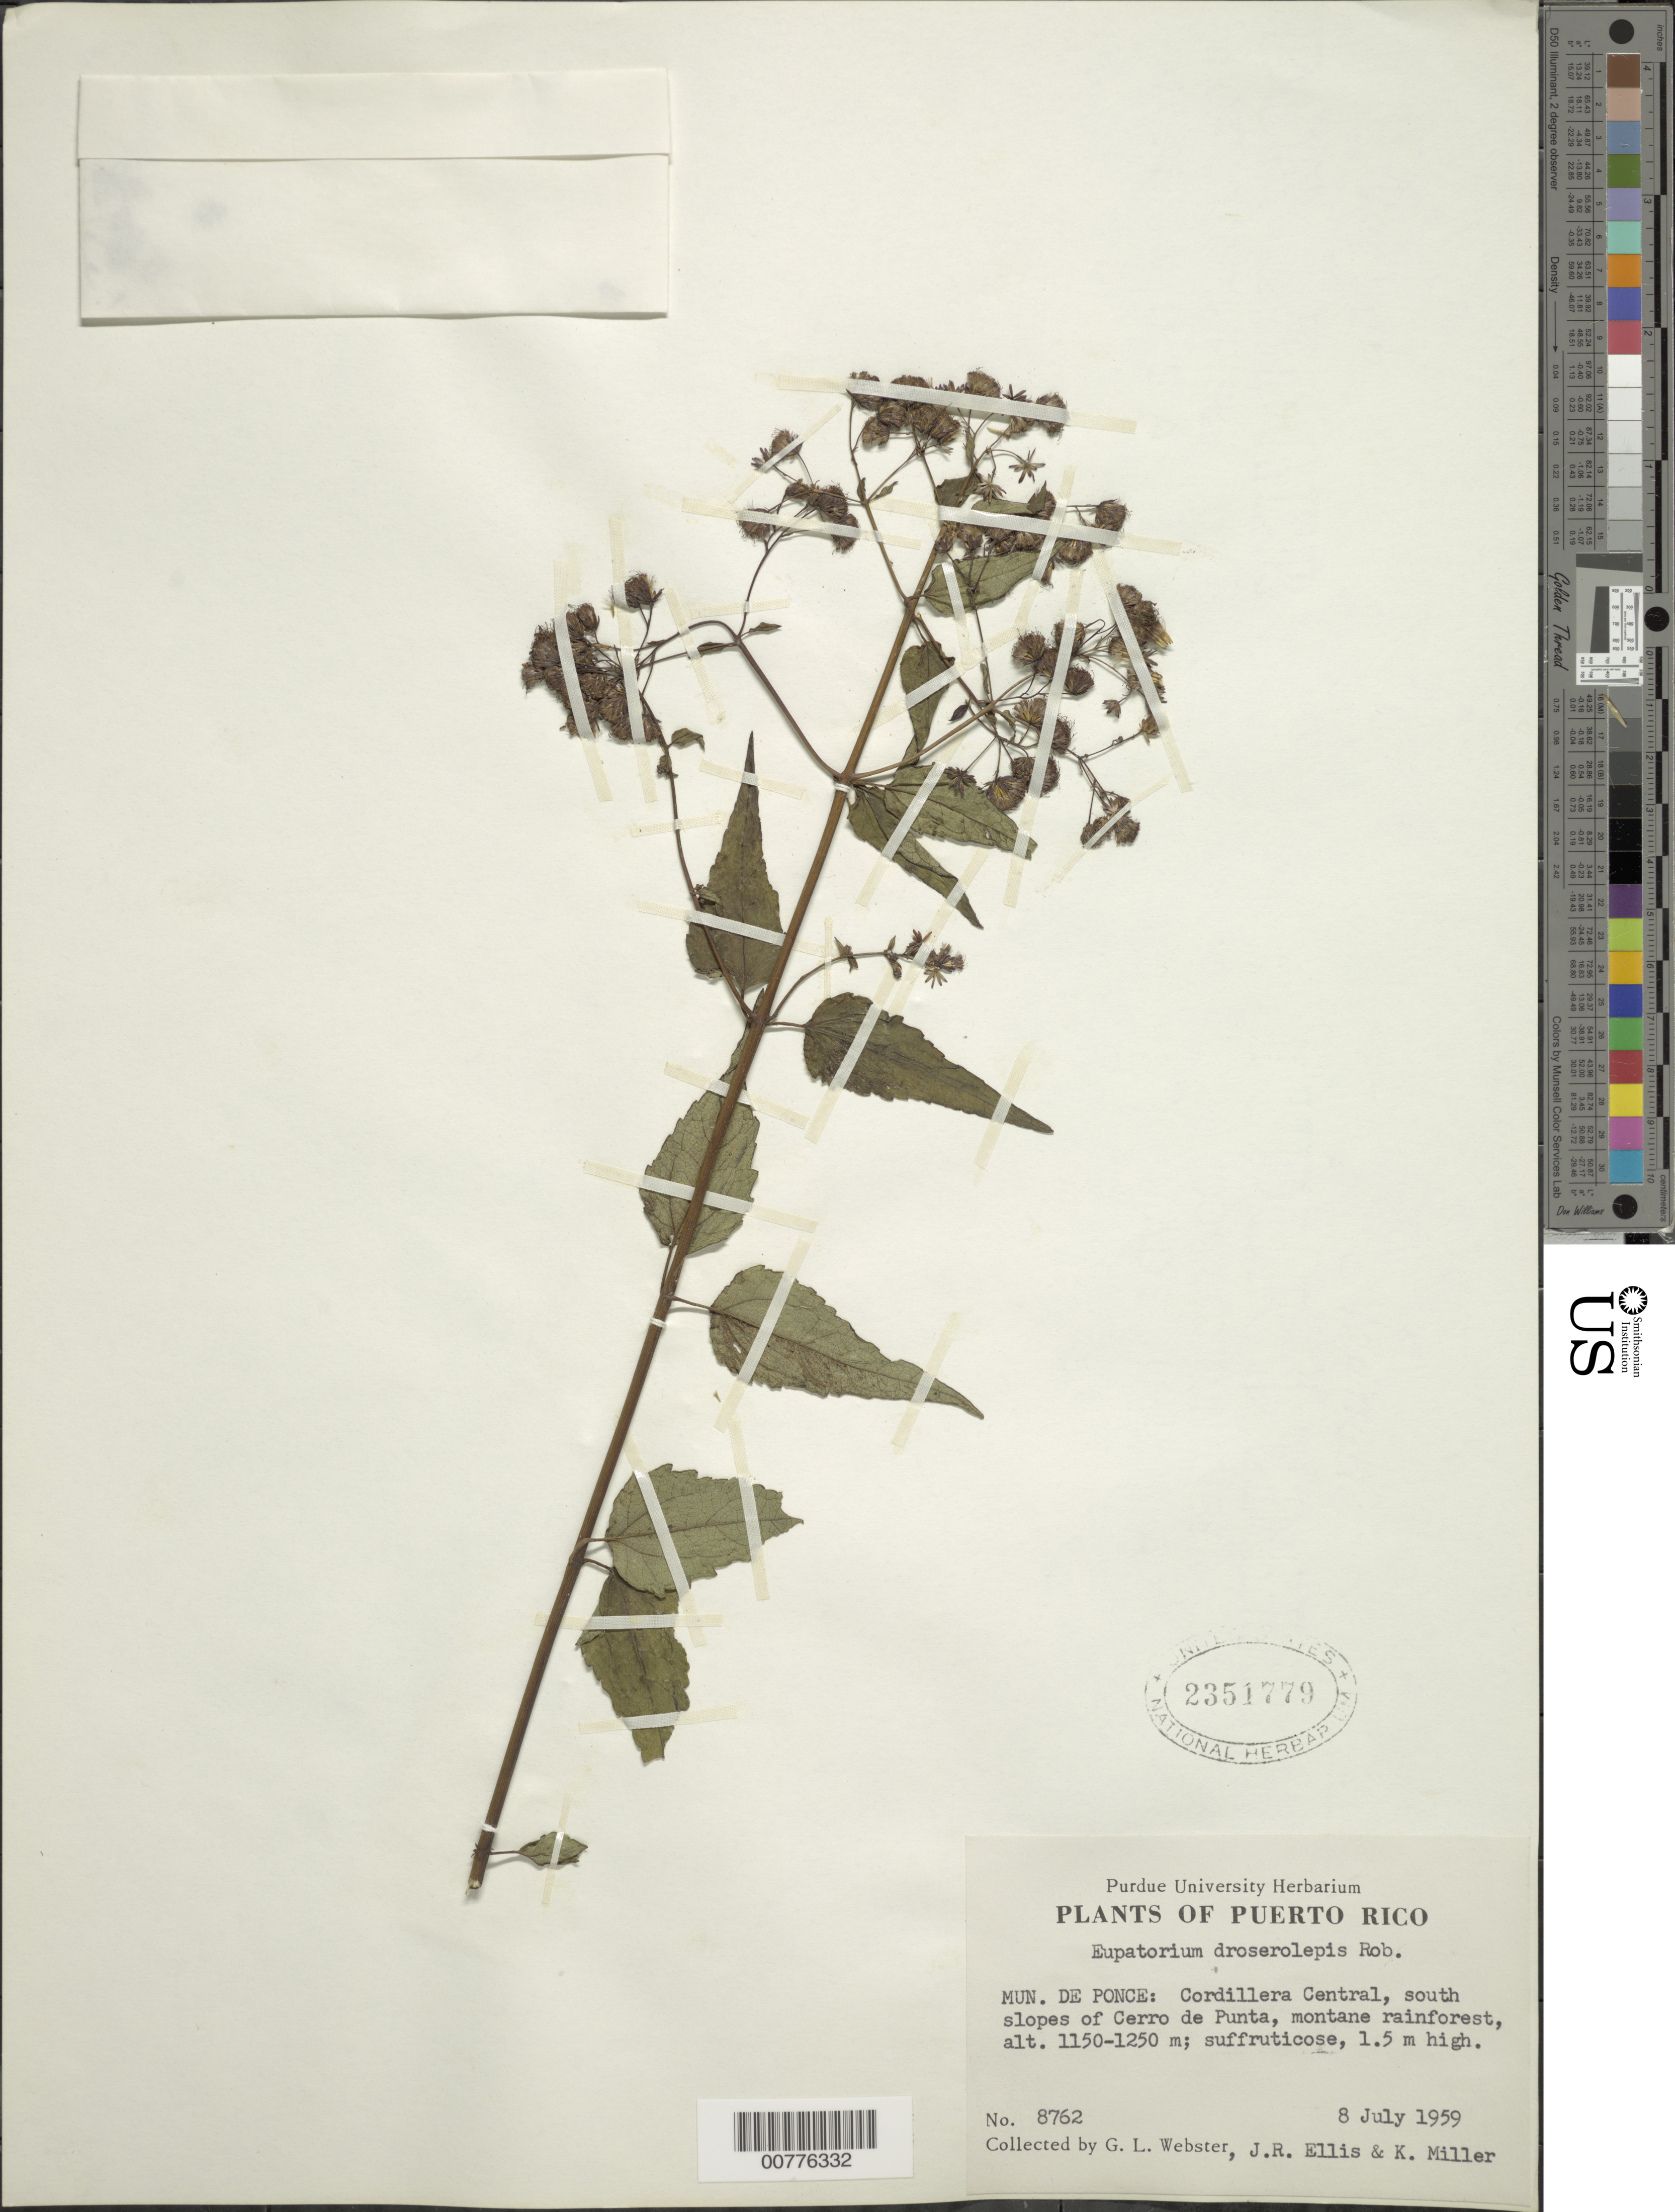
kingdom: Plantae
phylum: Tracheophyta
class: Magnoliopsida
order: Asterales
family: Asteraceae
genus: Koanophyllon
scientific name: Koanophyllon villosum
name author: (Sw.) R.M. King & H. Rob.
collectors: G. L. Webster & et al.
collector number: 8762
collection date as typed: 08 Jul 1959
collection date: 1959-07-08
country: Puerto Rico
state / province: Ponce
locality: Mun. Ponce: Cordillera Central, south slopes of Cerro de Punta.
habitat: Montane rainforest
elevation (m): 1150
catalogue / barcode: US 2351779